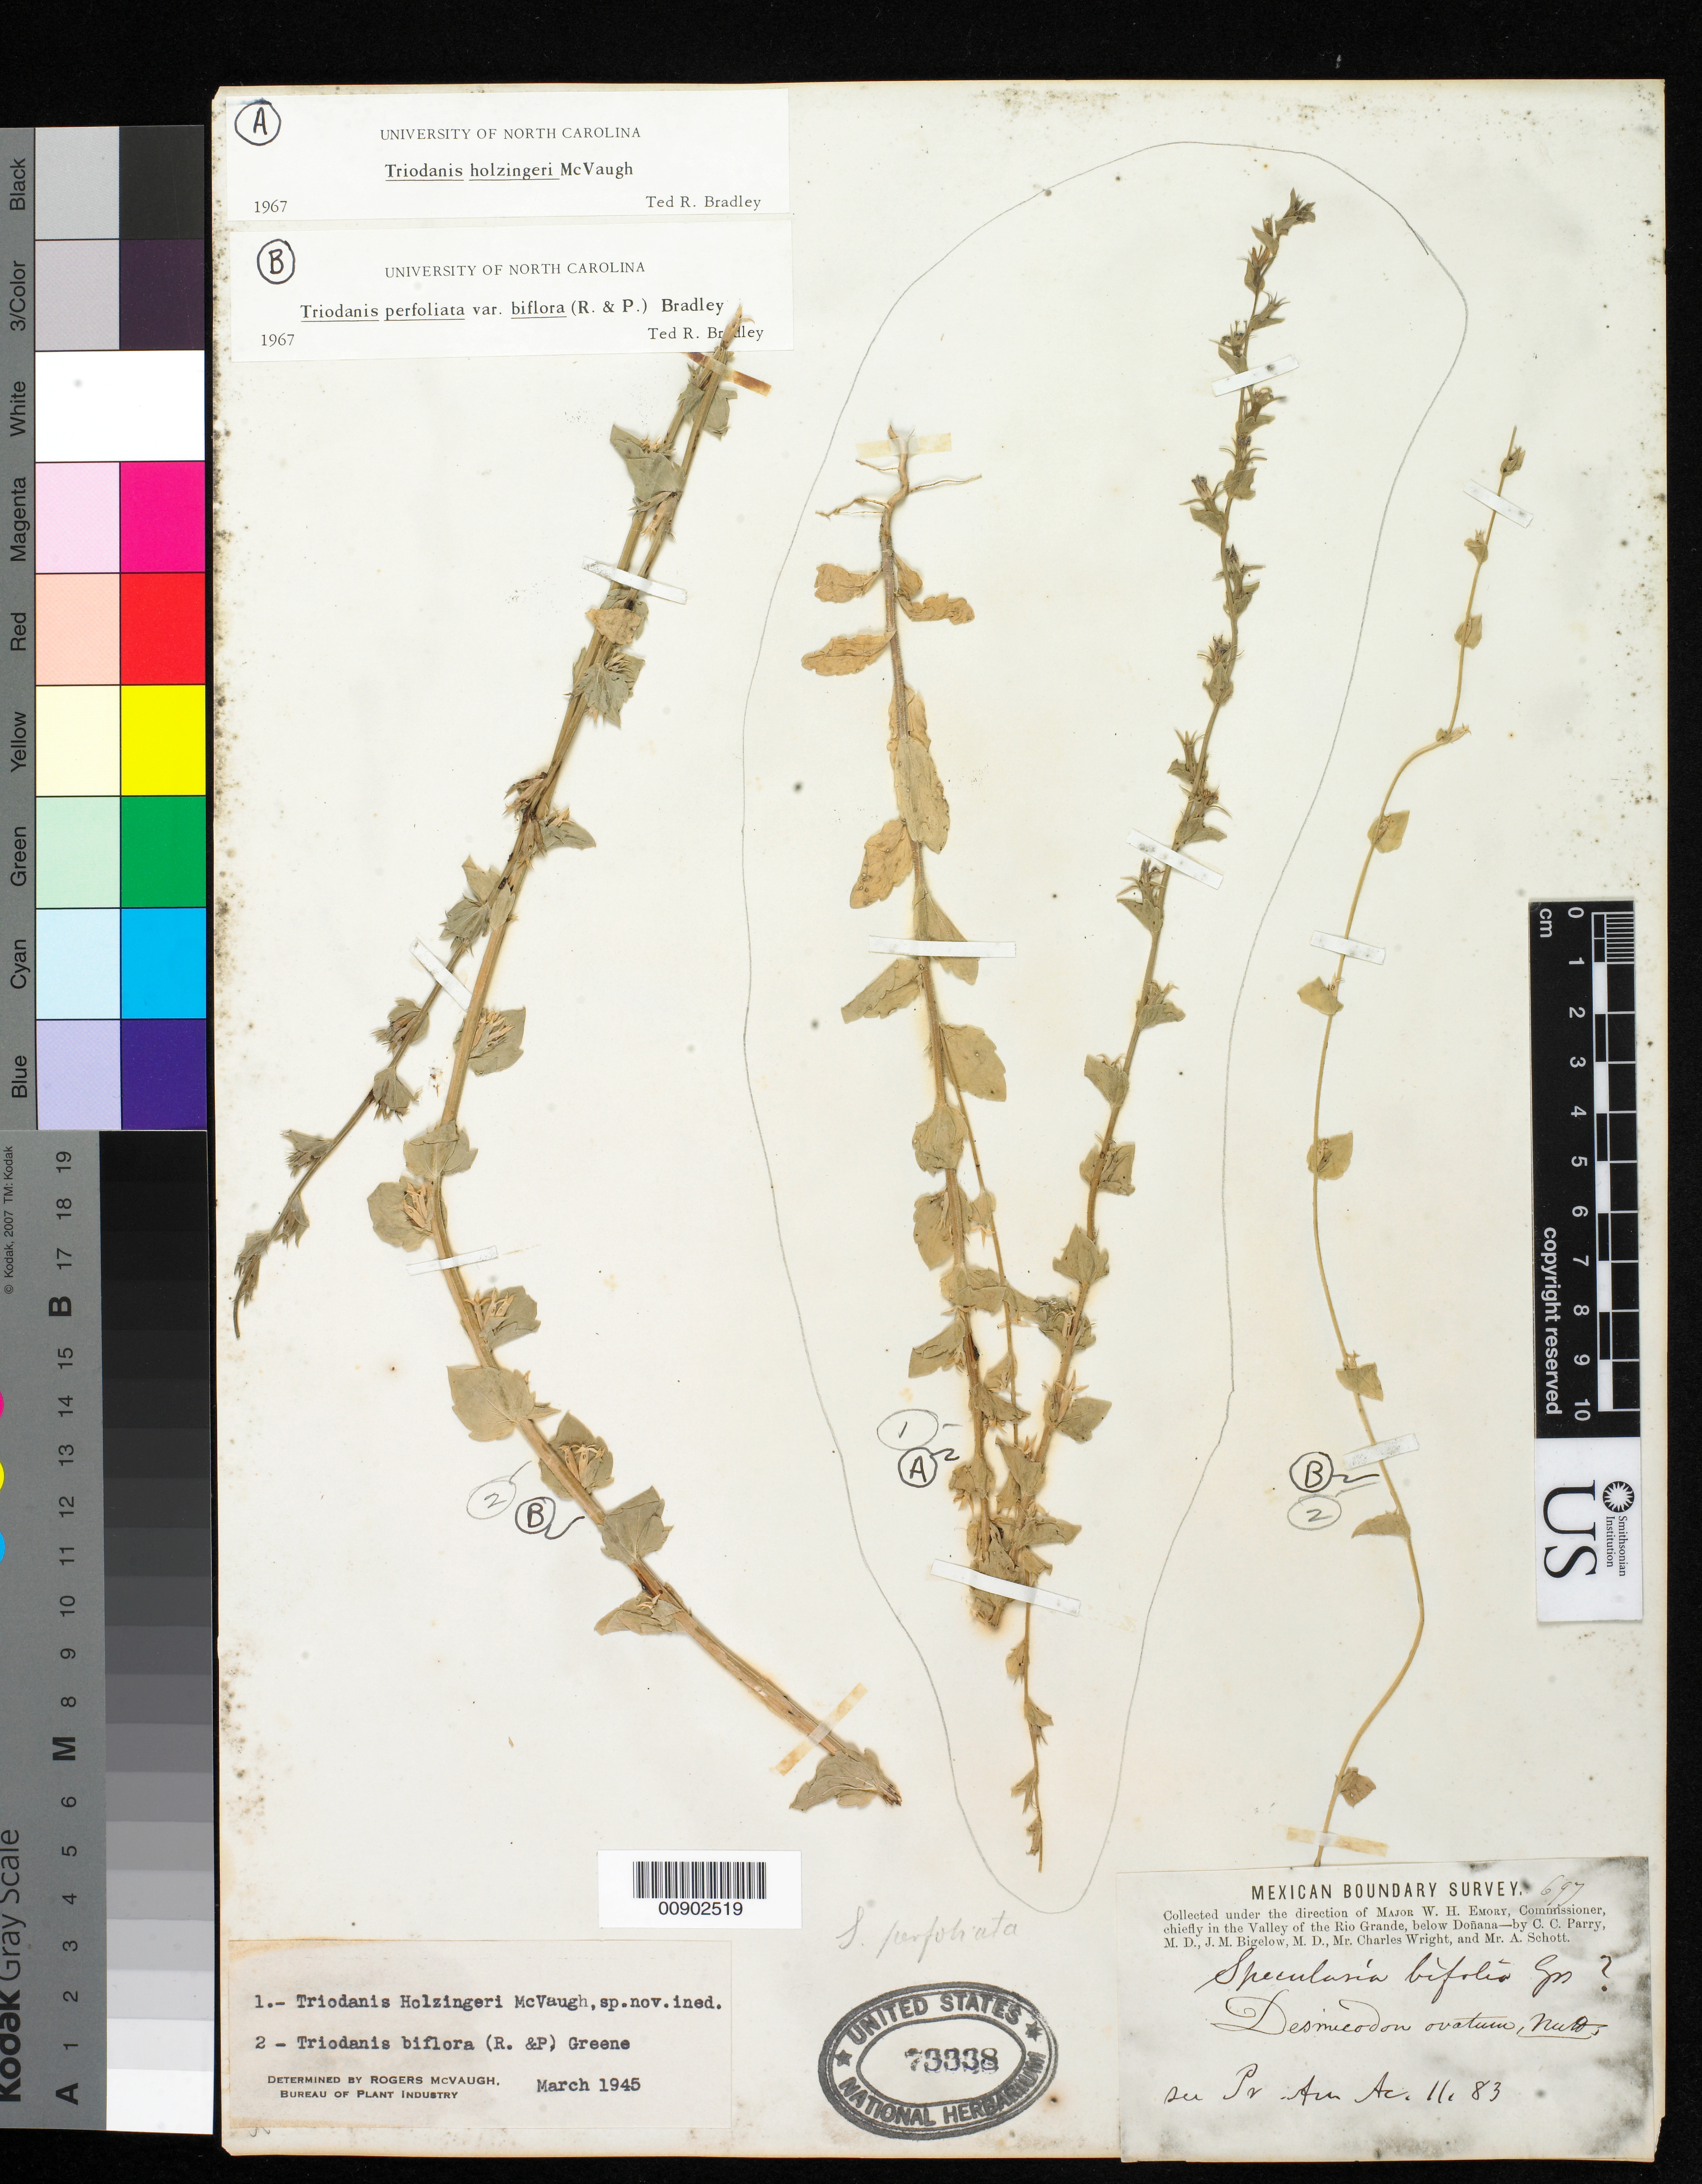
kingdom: Plantae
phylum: Tracheophyta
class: Magnoliopsida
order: Asterales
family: Campanulaceae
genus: Triodanis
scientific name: Triodanis holzingeri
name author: McVaugh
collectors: C. C. Parry, J. M. Bigelow, C. Wright & A. C. V. Schott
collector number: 697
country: United States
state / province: New Mexico / Texas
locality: Valley of the Rio Grande, below Doñana.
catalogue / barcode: US 73338